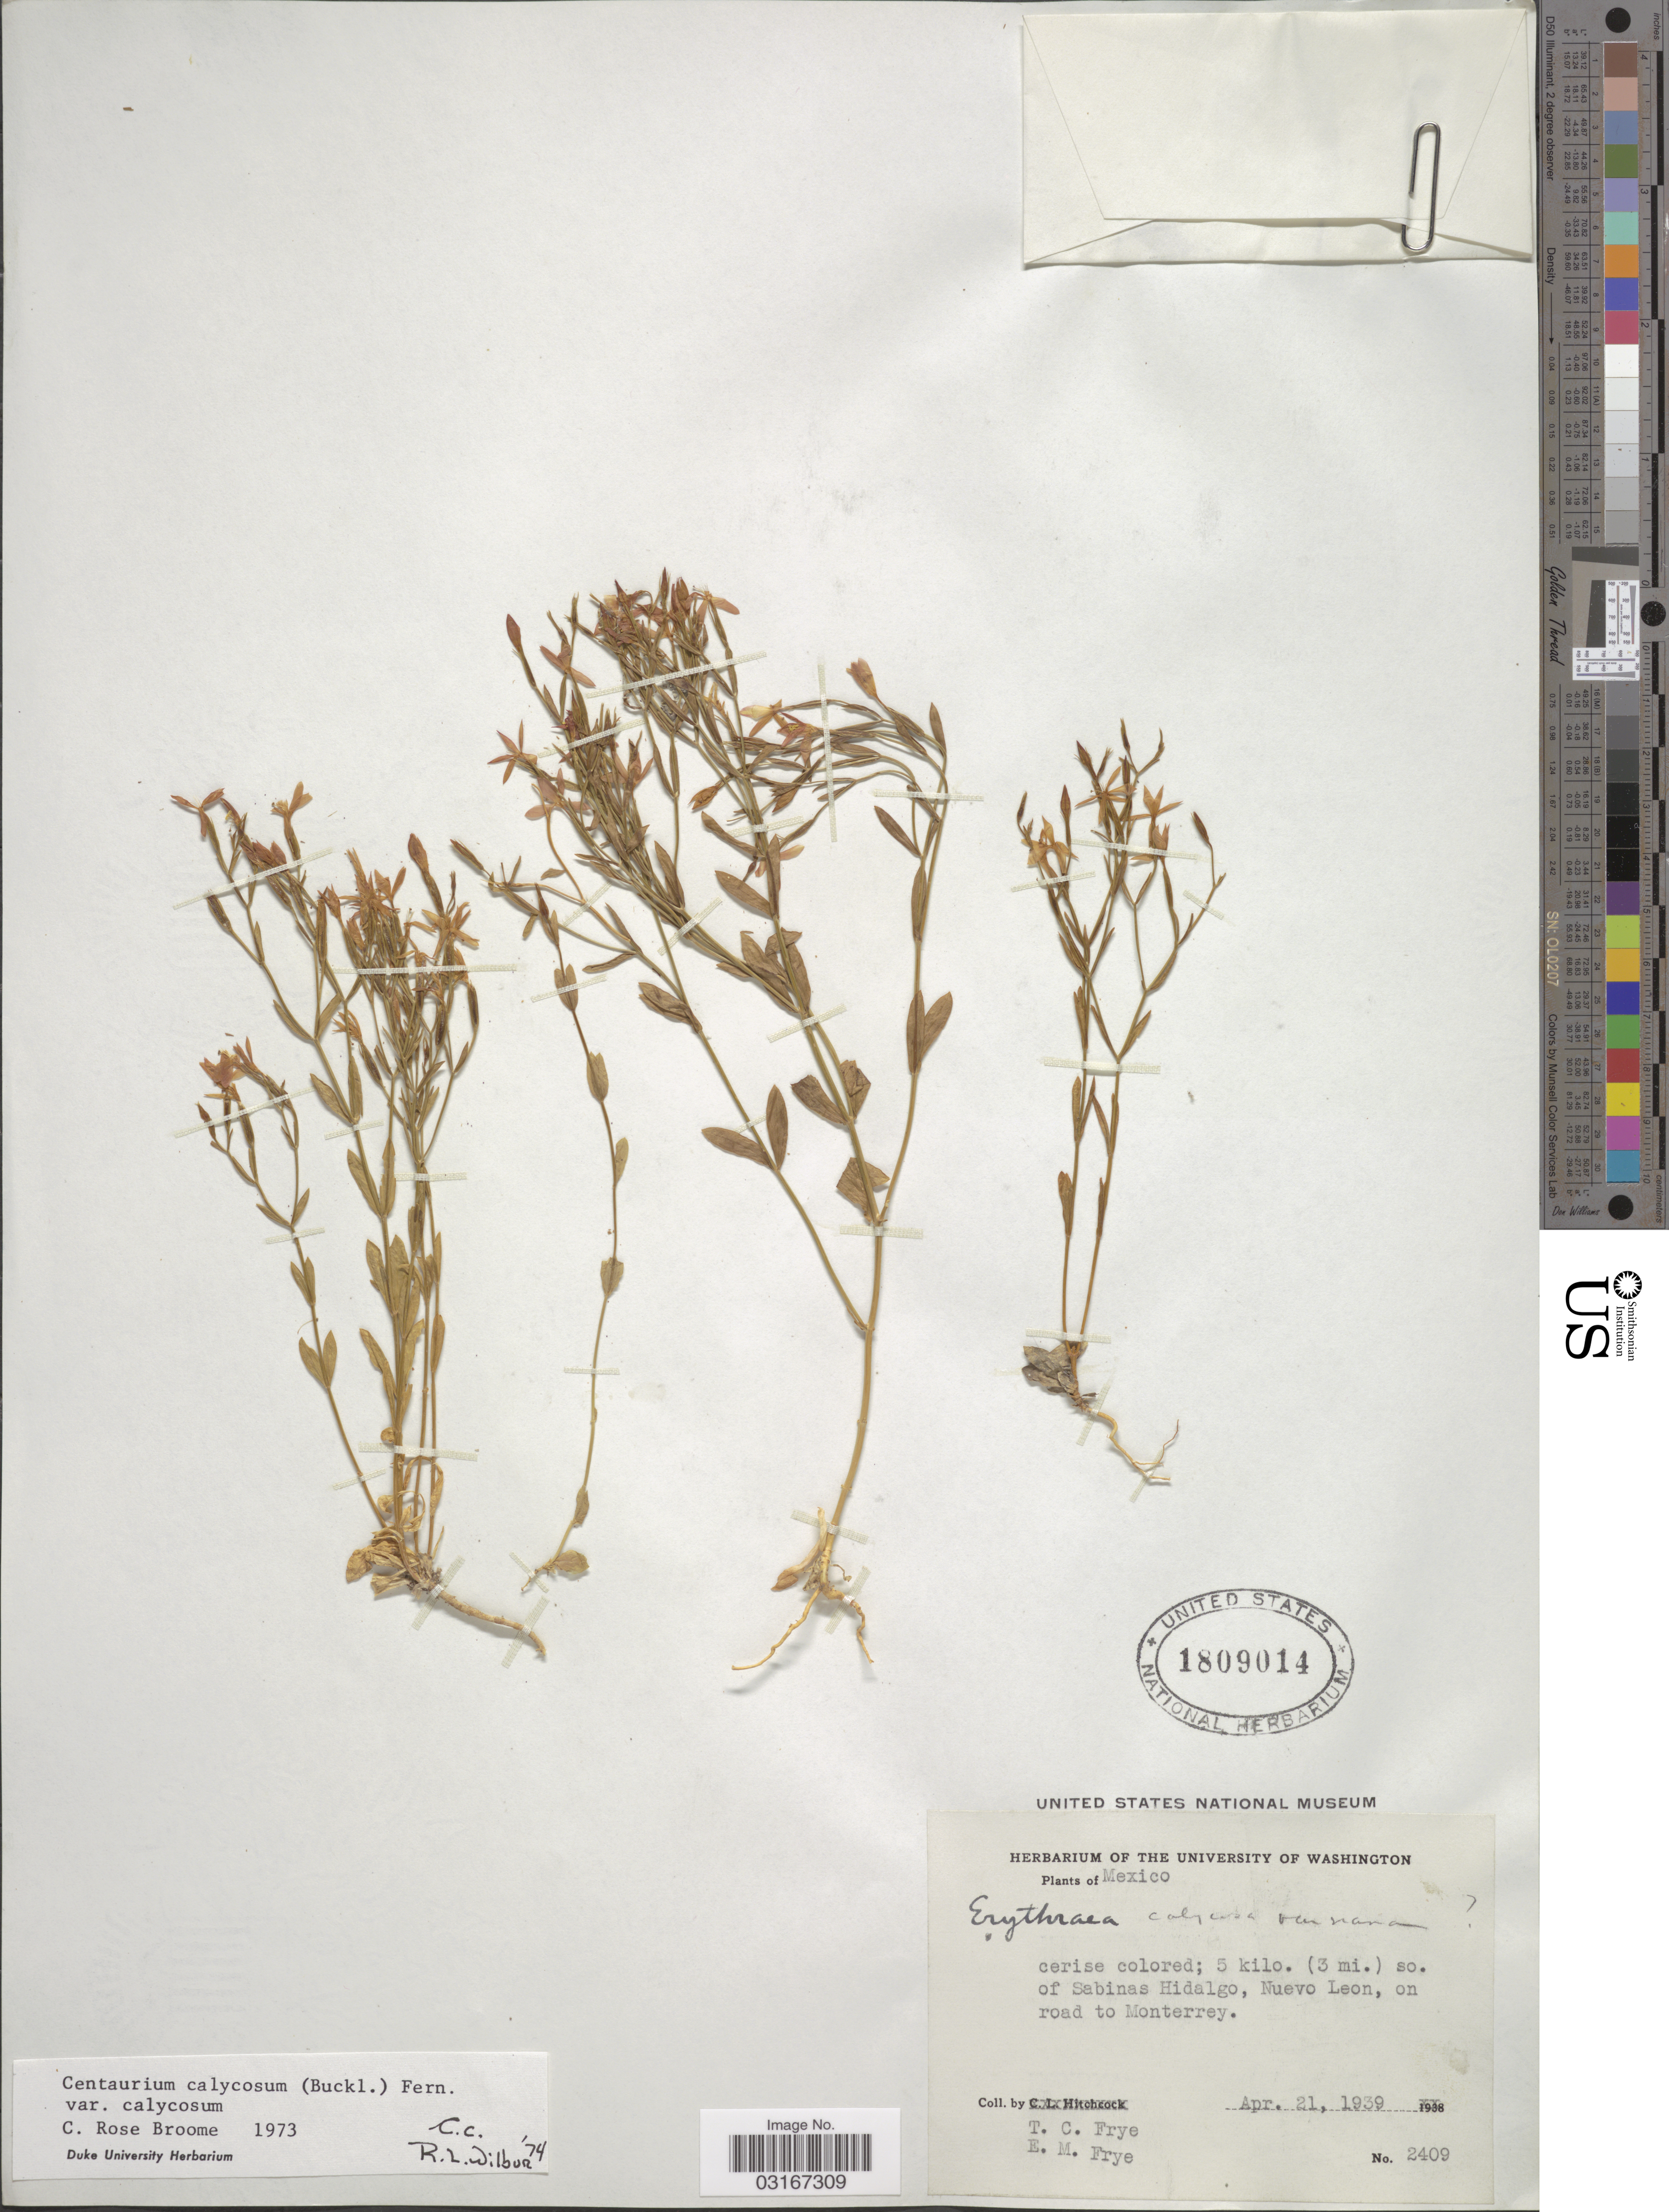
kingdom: Plantae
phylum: Tracheophyta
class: Magnoliopsida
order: Gentianales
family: Gentianaceae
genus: Centaurium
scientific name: Centaurium calycosum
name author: (Buckley) Buckley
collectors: T. C. Frye & E. Frye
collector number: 2409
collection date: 1939-04-21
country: Mexico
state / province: Nuevo León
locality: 5 kilo. (3 mi.) so. of Sabinas Hidalgo, on road to Monterrey.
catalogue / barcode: US 1809014